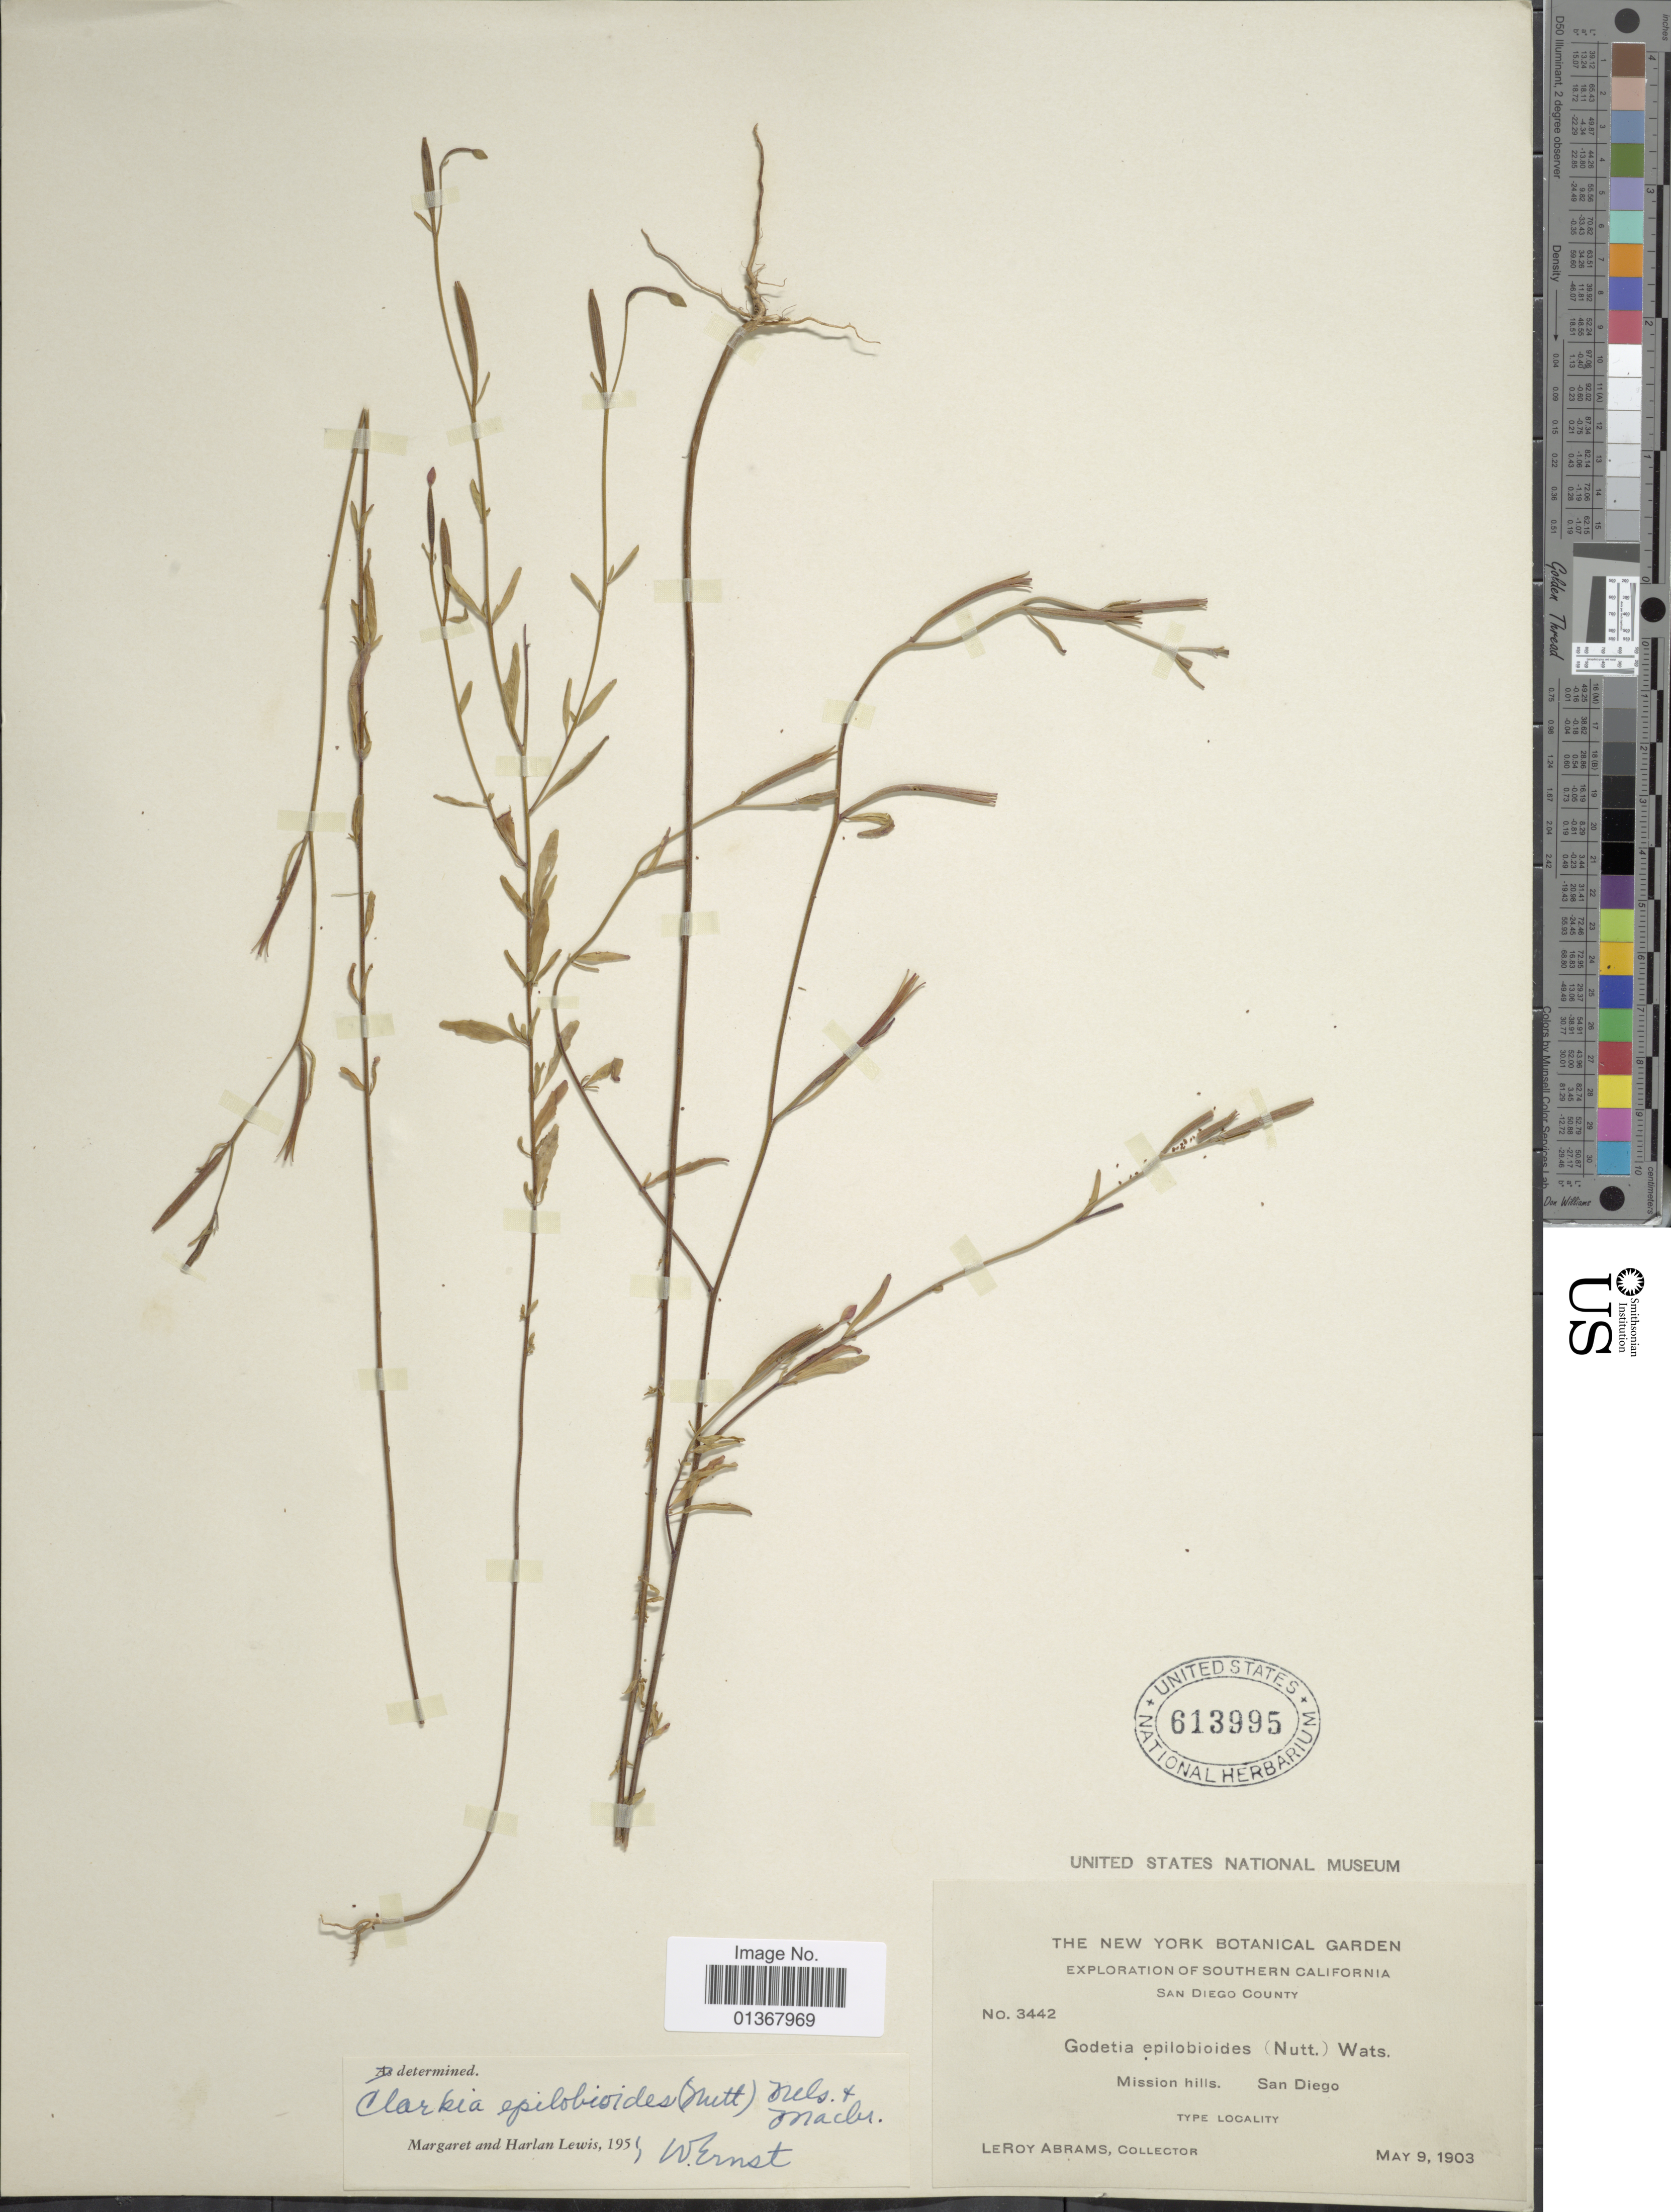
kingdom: Plantae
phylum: Tracheophyta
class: Magnoliopsida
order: Myrtales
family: Onagraceae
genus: Clarkia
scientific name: Clarkia epilobioides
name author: (Nutt. ex Torr. & A. Gray) A. Nelson & J.F. Macbr.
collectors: L. Abrams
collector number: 3442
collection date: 1903-05-09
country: United States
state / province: California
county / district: San Diego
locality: Southern California, San Diego County, Mission hills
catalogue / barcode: US 613995